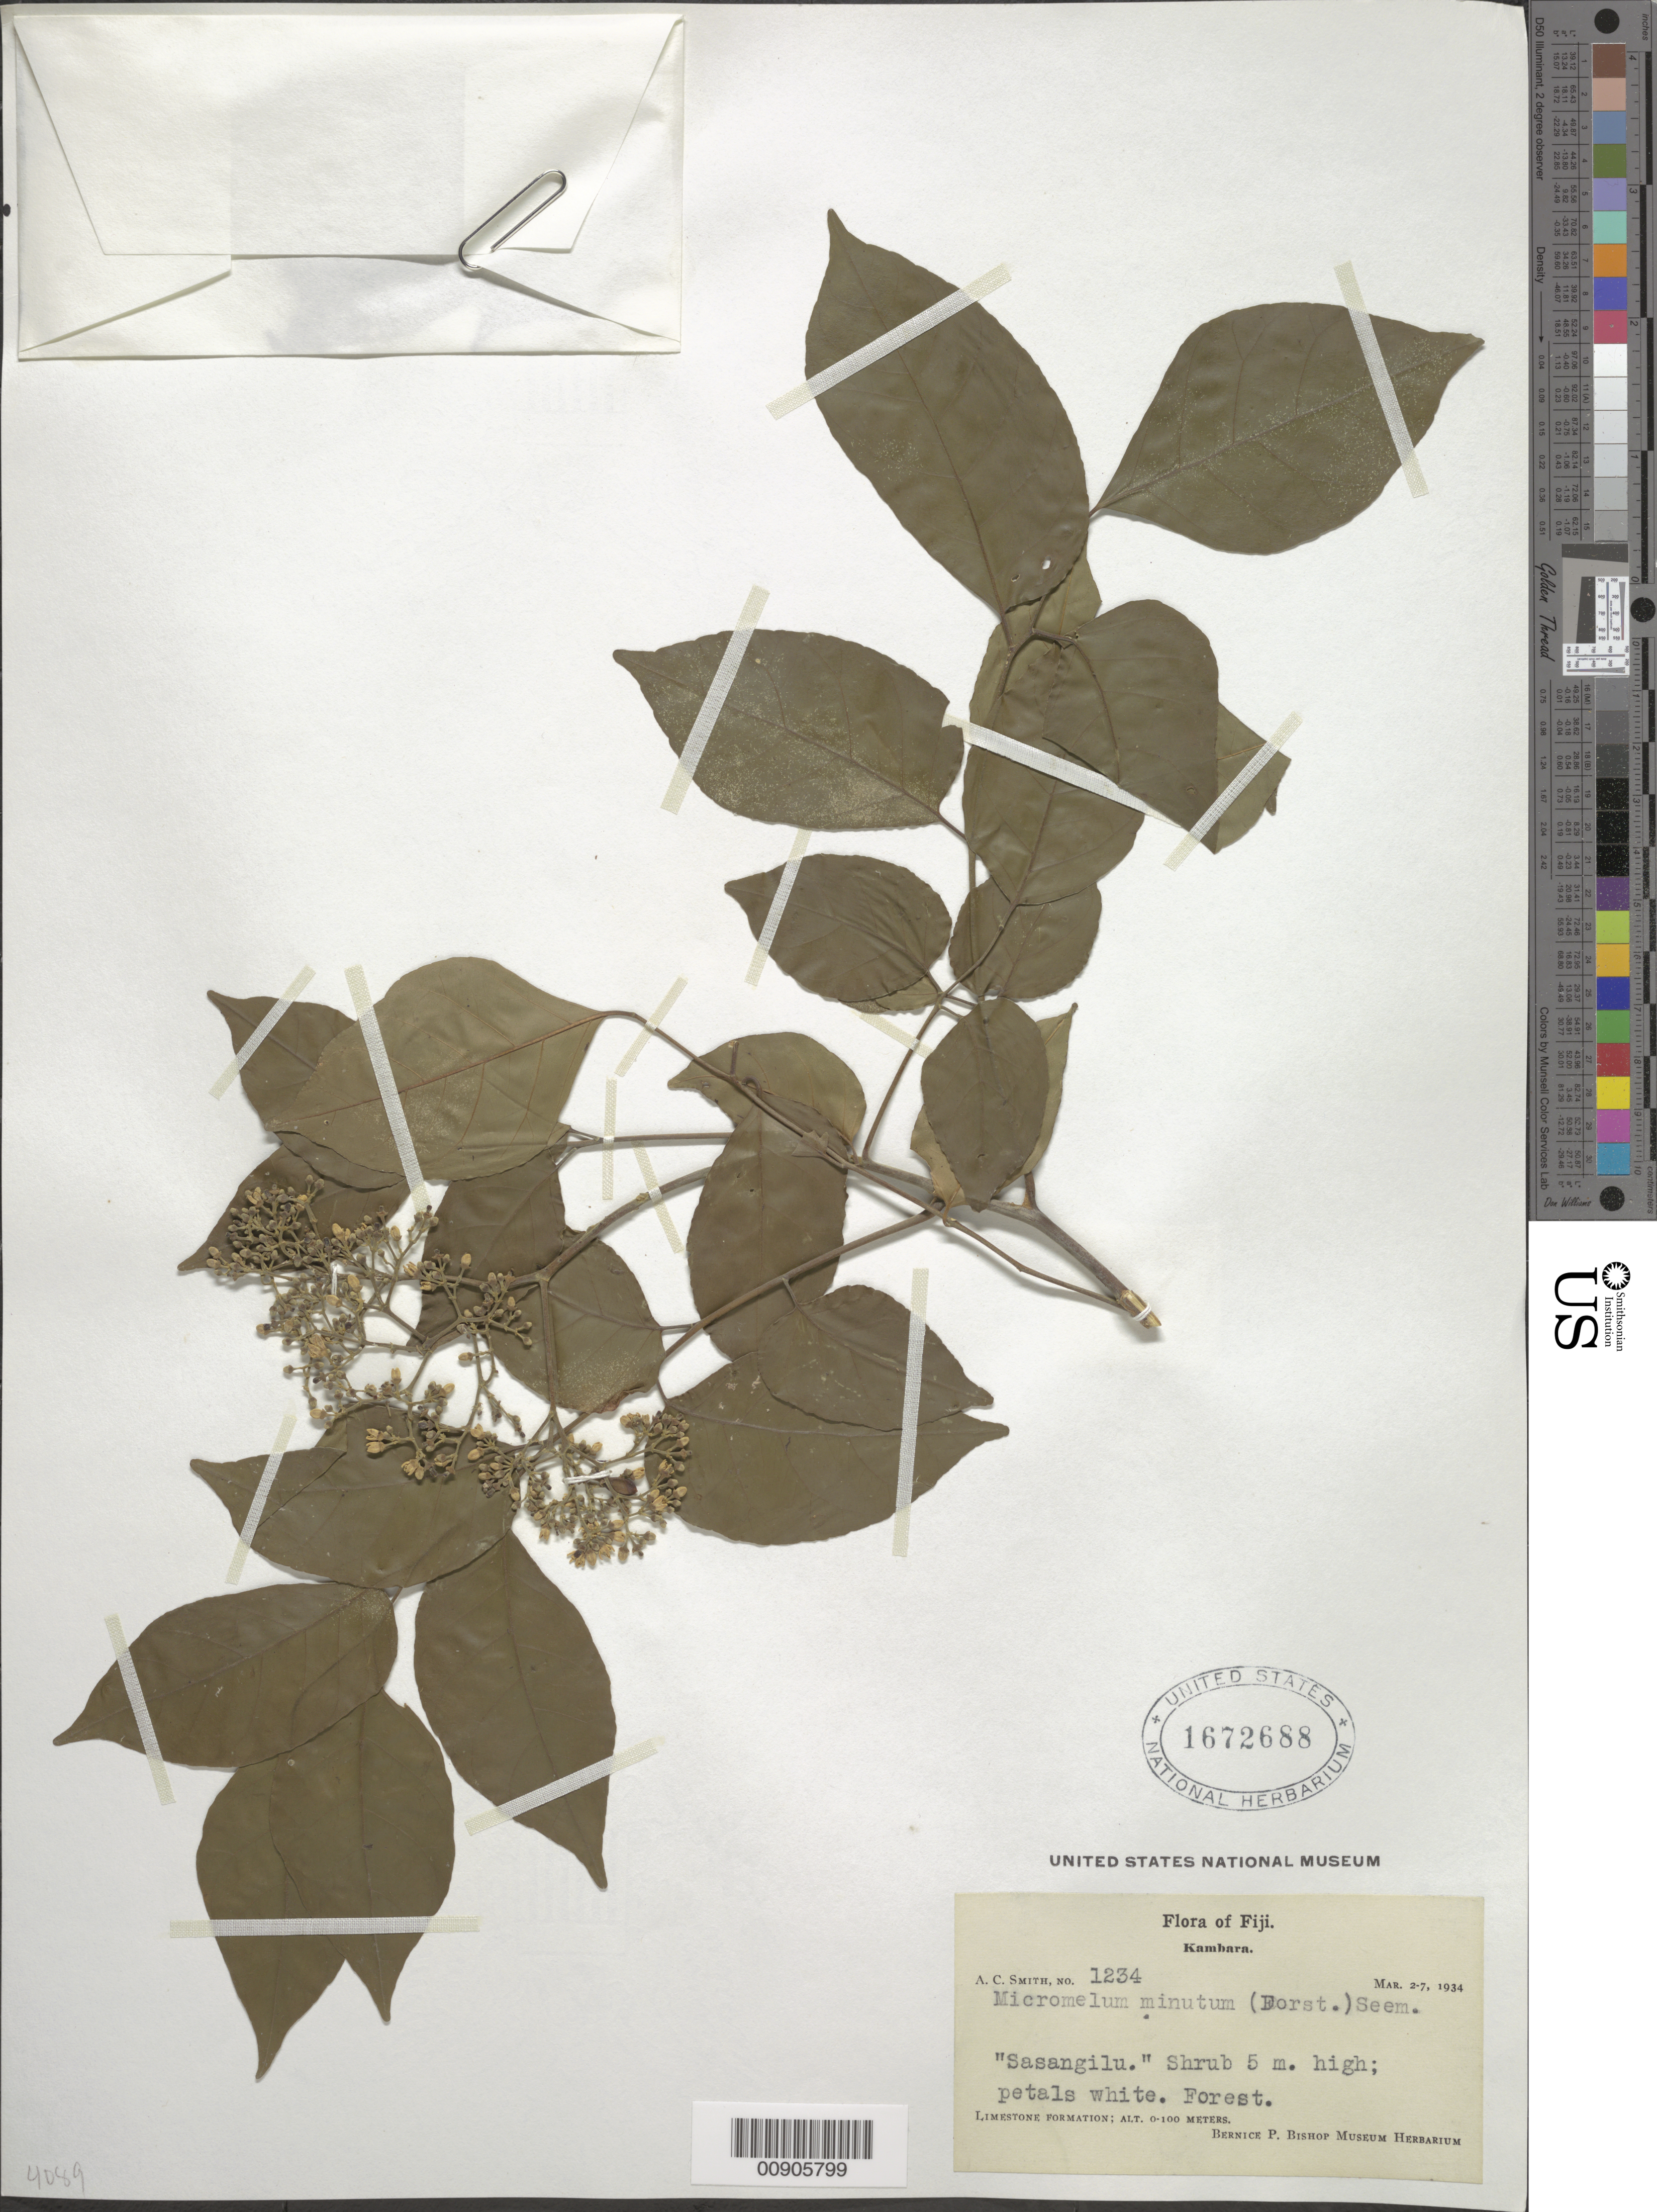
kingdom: Plantae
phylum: Tracheophyta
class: Magnoliopsida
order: Sapindales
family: Rutaceae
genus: Micromelum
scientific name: Micromelum minutum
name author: (G. Forst.) Wight & Arn.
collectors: C. A. Smith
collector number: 1234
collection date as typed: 02 Mar 1934 to 07 Mar 1934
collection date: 1934-03-02/1934-03-07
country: Fiji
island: Kabara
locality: Kambara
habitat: Limestone formation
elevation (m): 0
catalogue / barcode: US 1672688